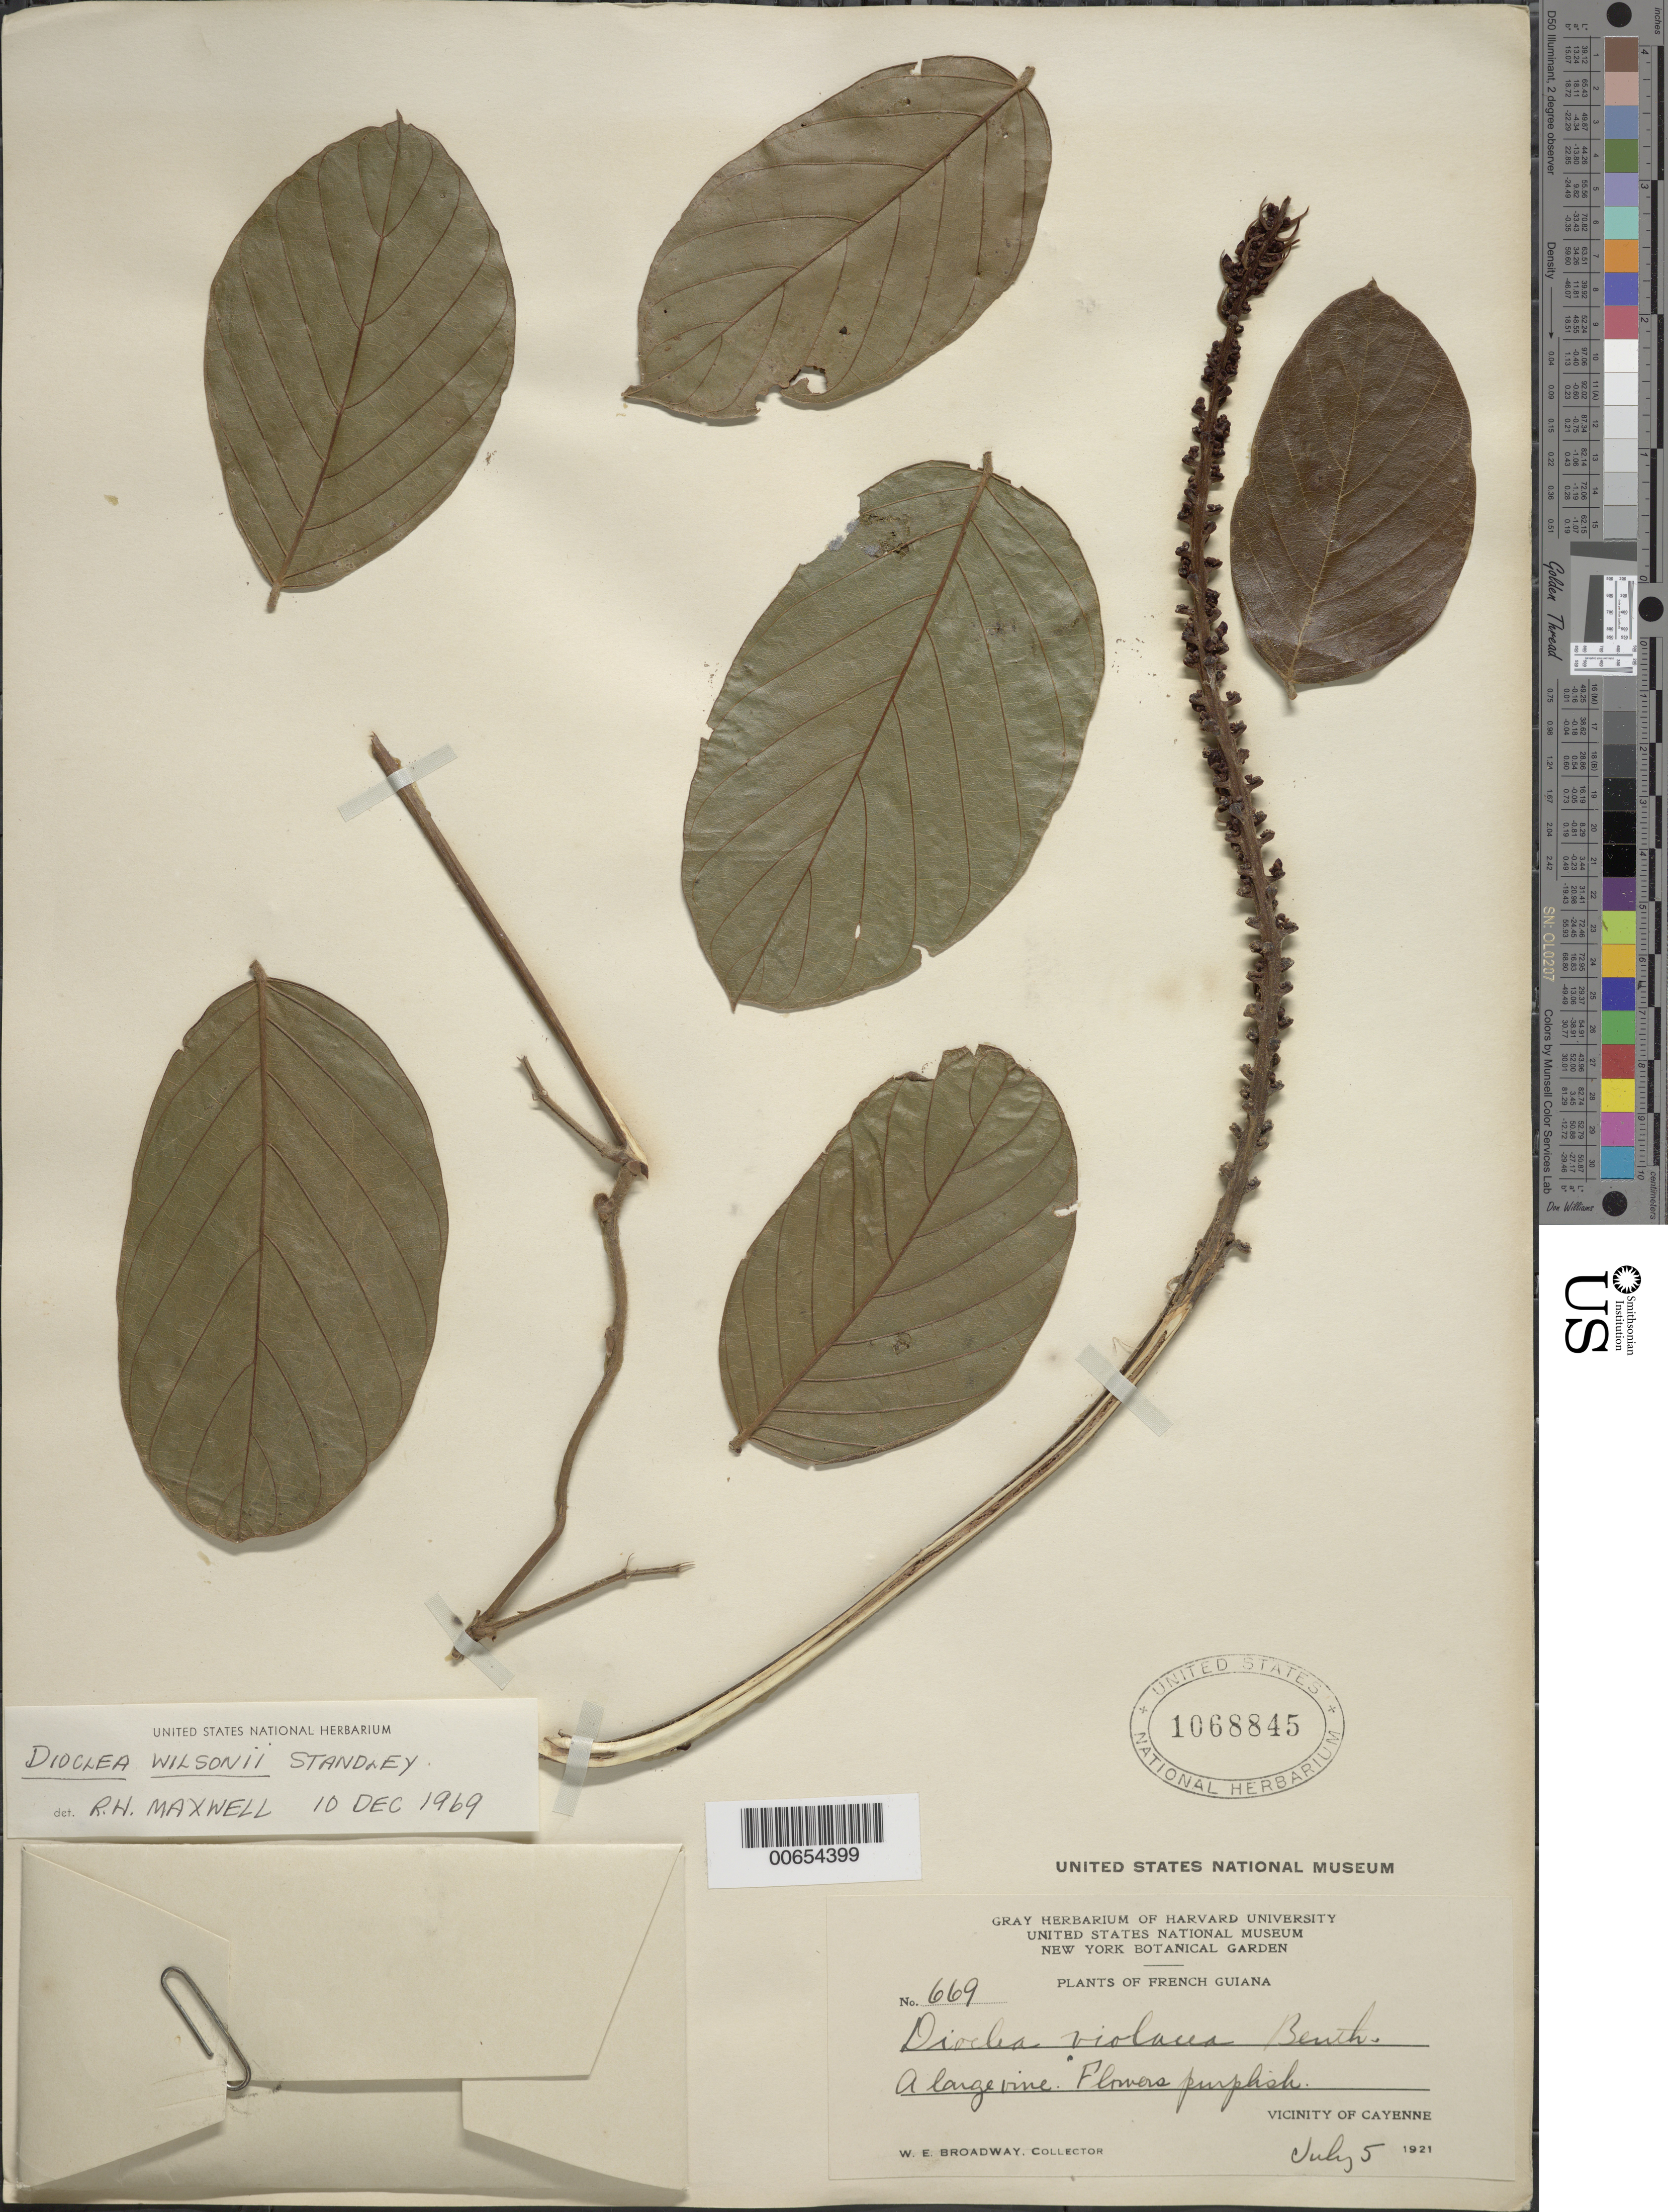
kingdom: Plantae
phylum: Tracheophyta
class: Magnoliopsida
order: Fabales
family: Fabaceae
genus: Macropsychanthus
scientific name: Macropsychanthus wilsonii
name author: (Standl.) L.P. Queiroz & Snak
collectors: W. E. Broadway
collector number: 669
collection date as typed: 5-Jul-21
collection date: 1921-07-05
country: French Guiana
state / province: Cayenne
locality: Cayenne, vic.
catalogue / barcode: US 1068845